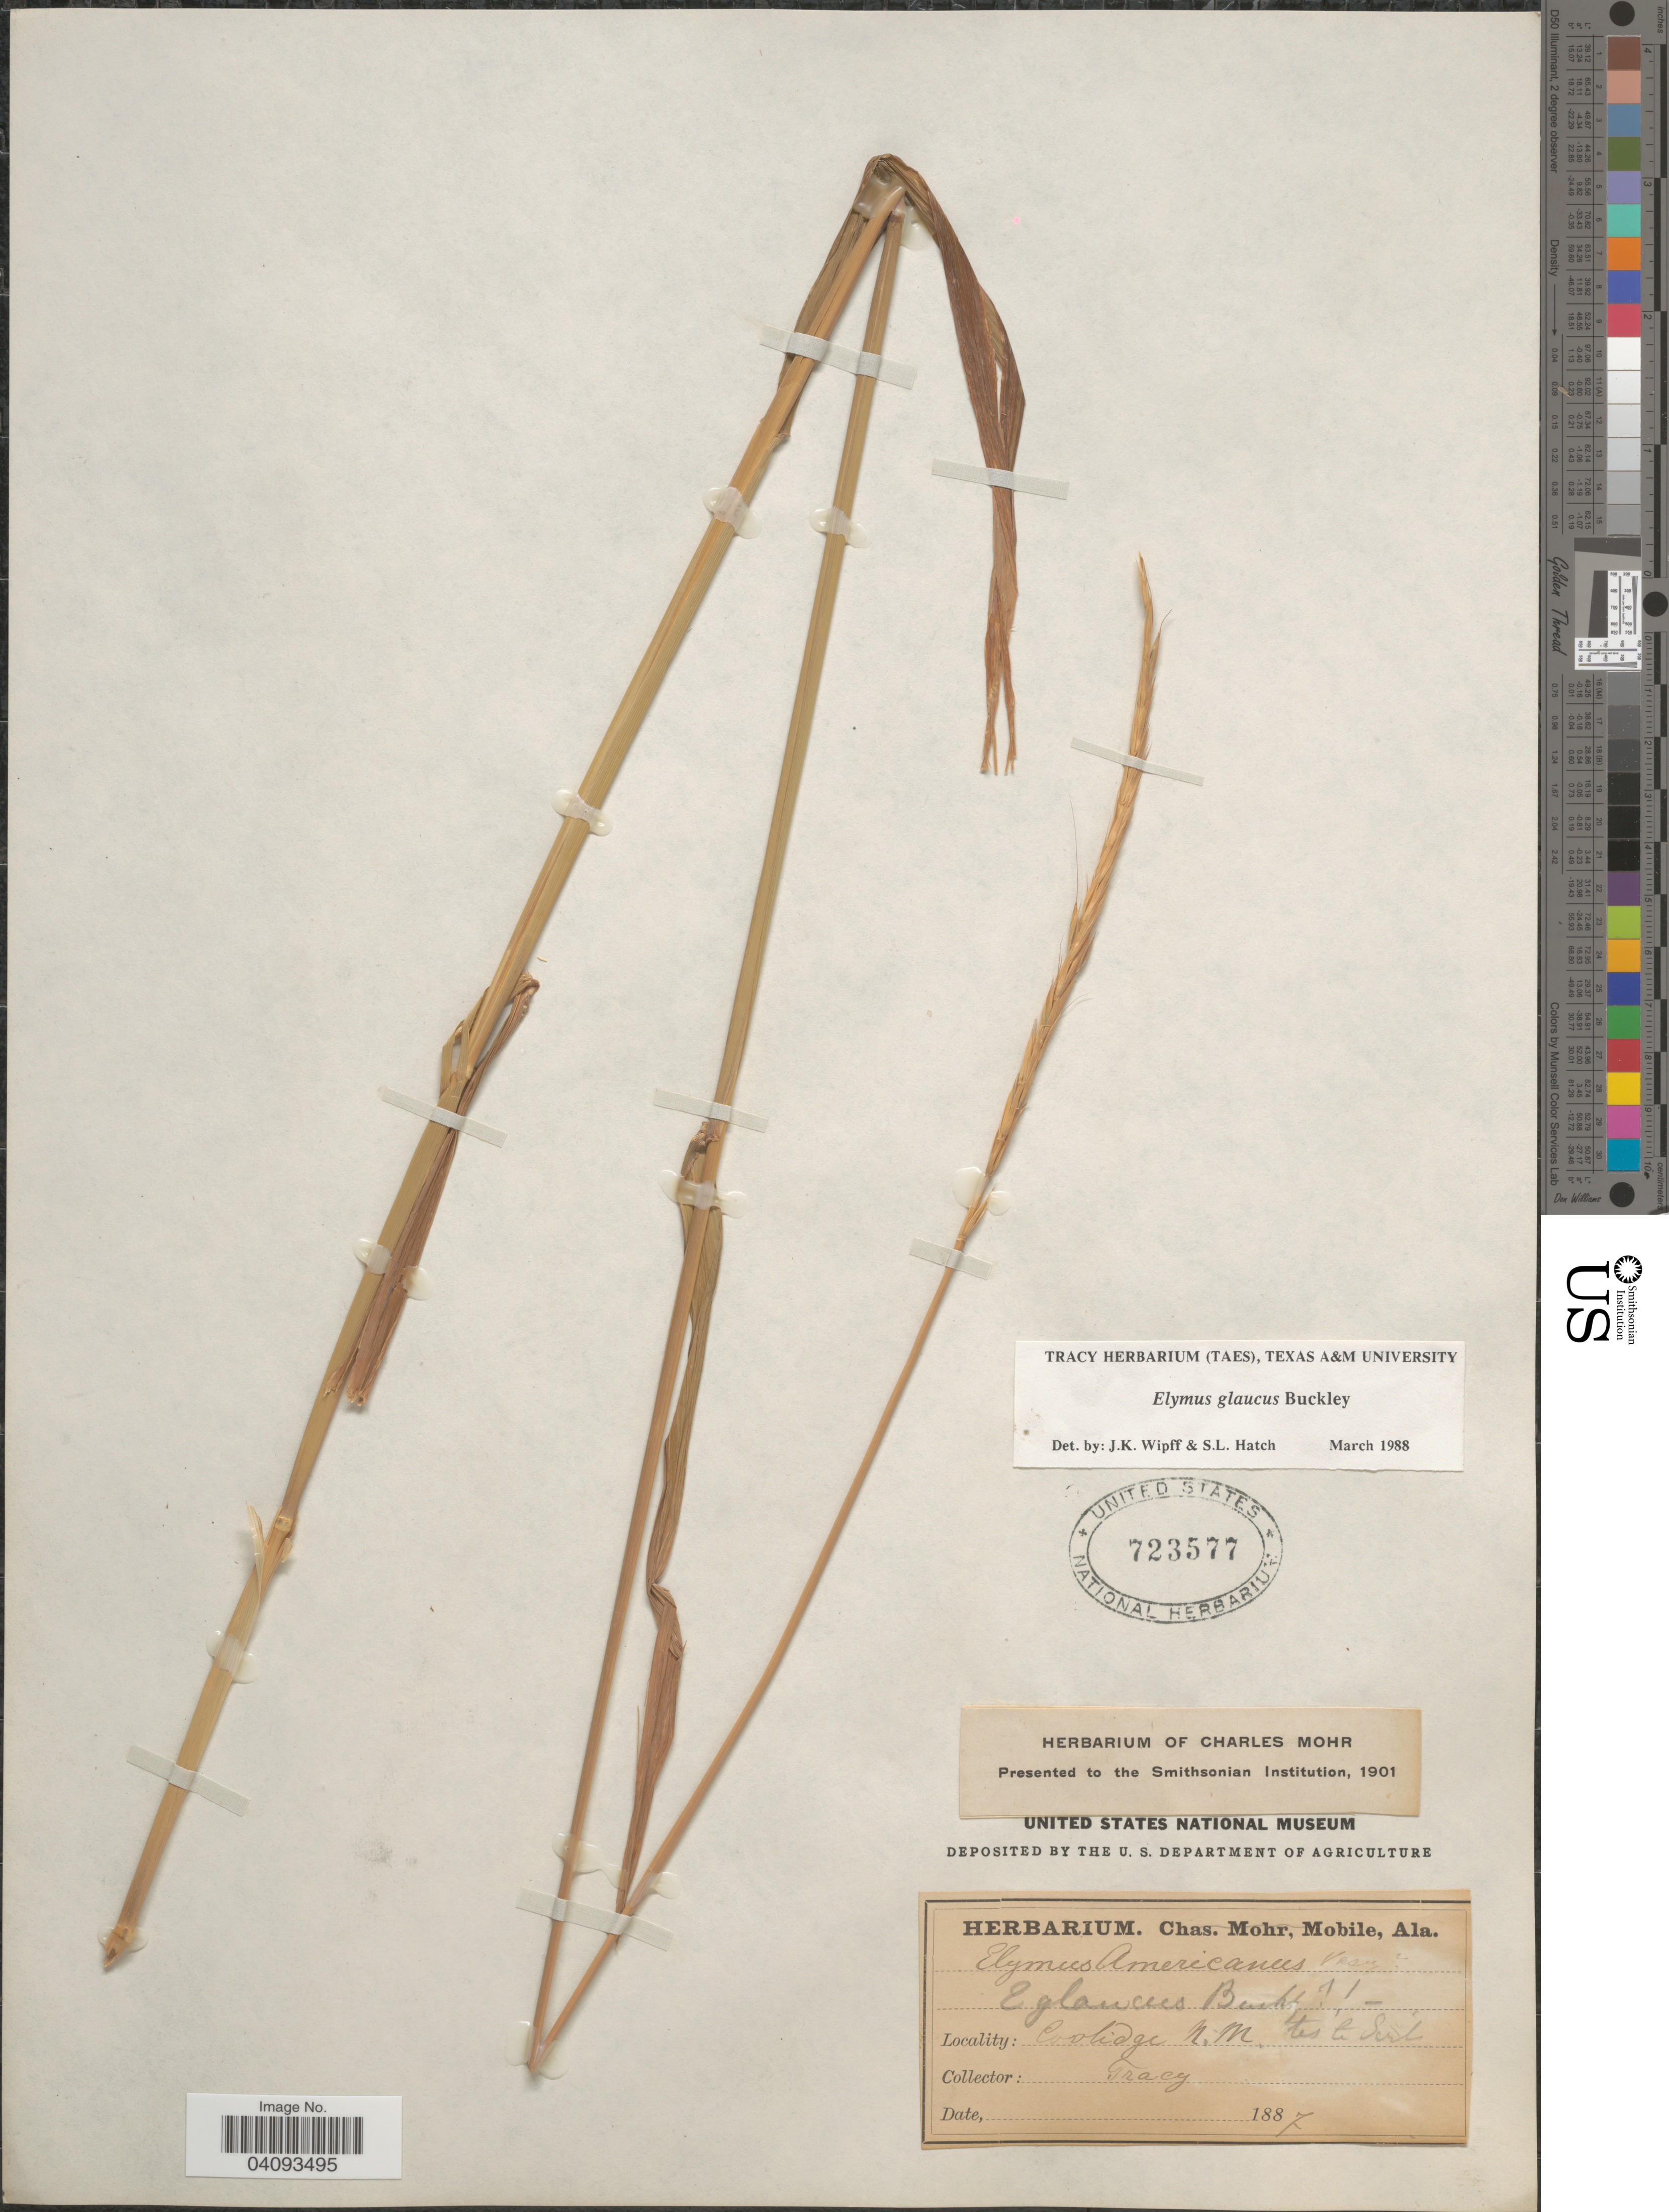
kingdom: Plantae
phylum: Tracheophyta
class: Liliopsida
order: Poales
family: Poaceae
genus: Elymus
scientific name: Elymus glaucus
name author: Buckley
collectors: -. Tracy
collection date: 1887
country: United States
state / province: New Mexico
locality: Coolidge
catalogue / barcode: US 723577